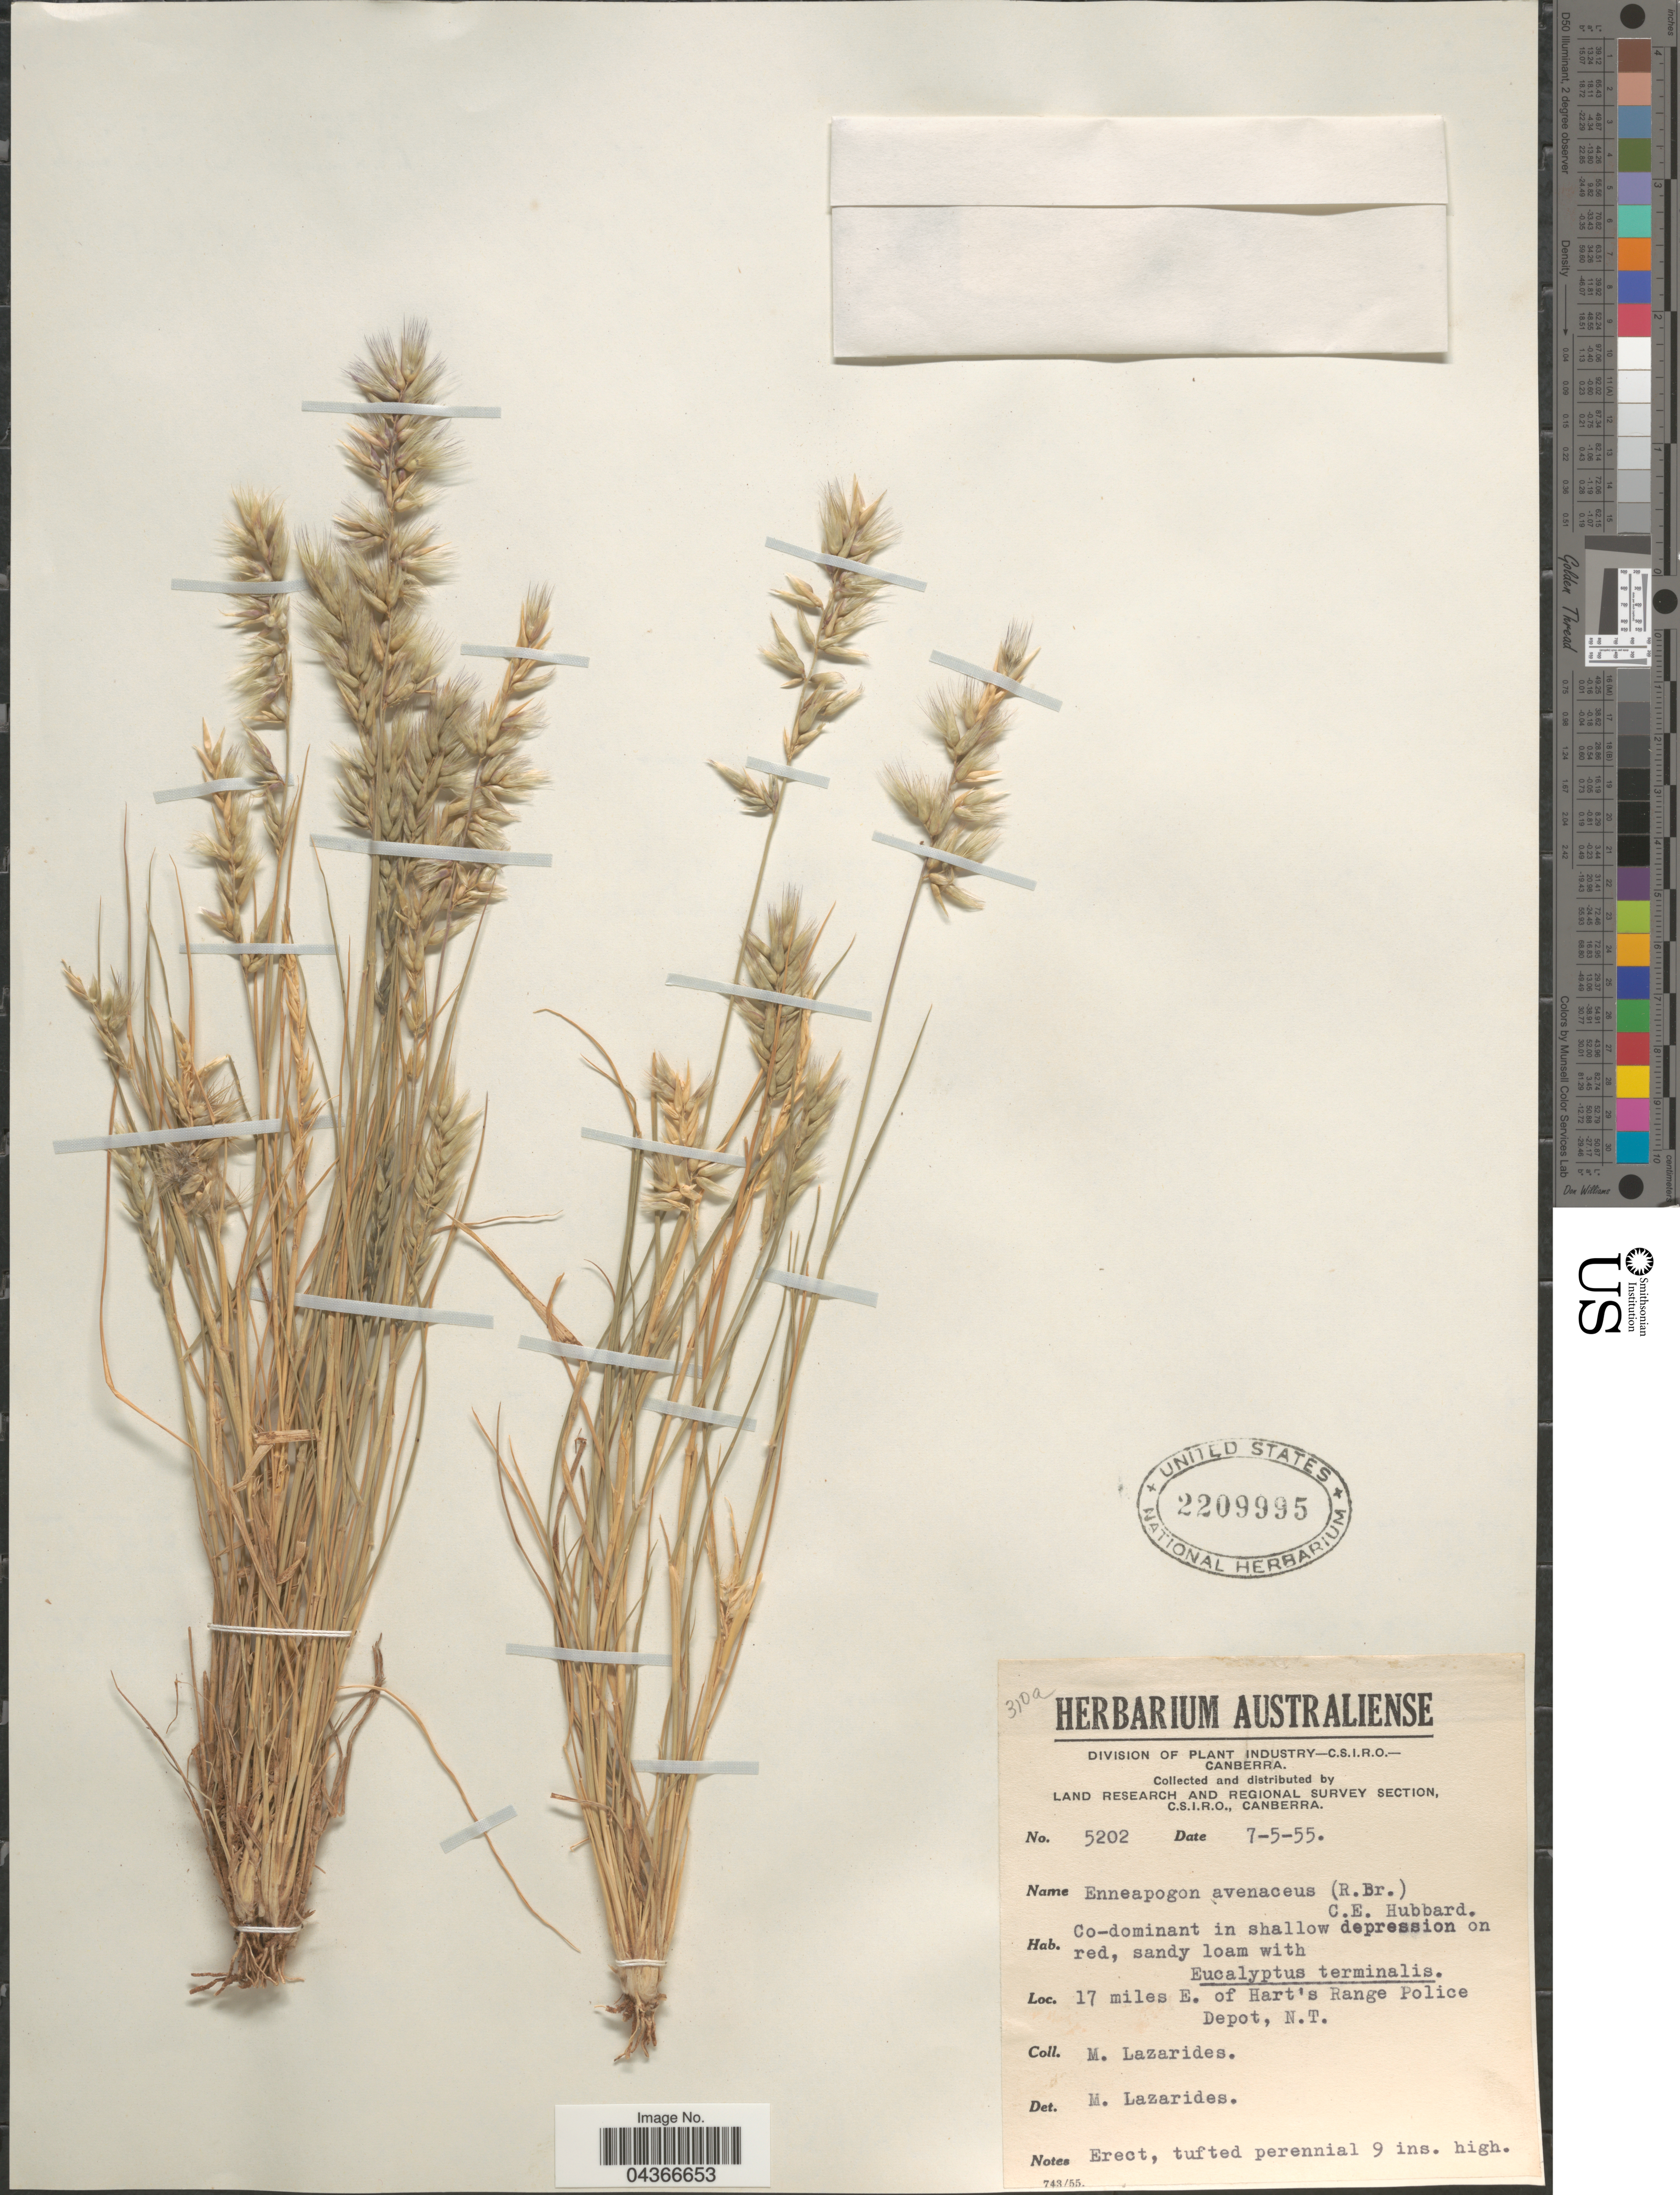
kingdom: Plantae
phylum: Tracheophyta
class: Liliopsida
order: Poales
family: Poaceae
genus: Enneapogon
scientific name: Enneapogon avenaceus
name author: (Lindl.) C.E. Hubb.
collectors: M. Lazarides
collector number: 5202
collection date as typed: Transcribed d/m/y: 7/5/55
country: Australia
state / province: Northern Territory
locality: Land Research and Regional Survey Section. 17 miles E. of Hart's Range Police Depot.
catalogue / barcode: US 2209995